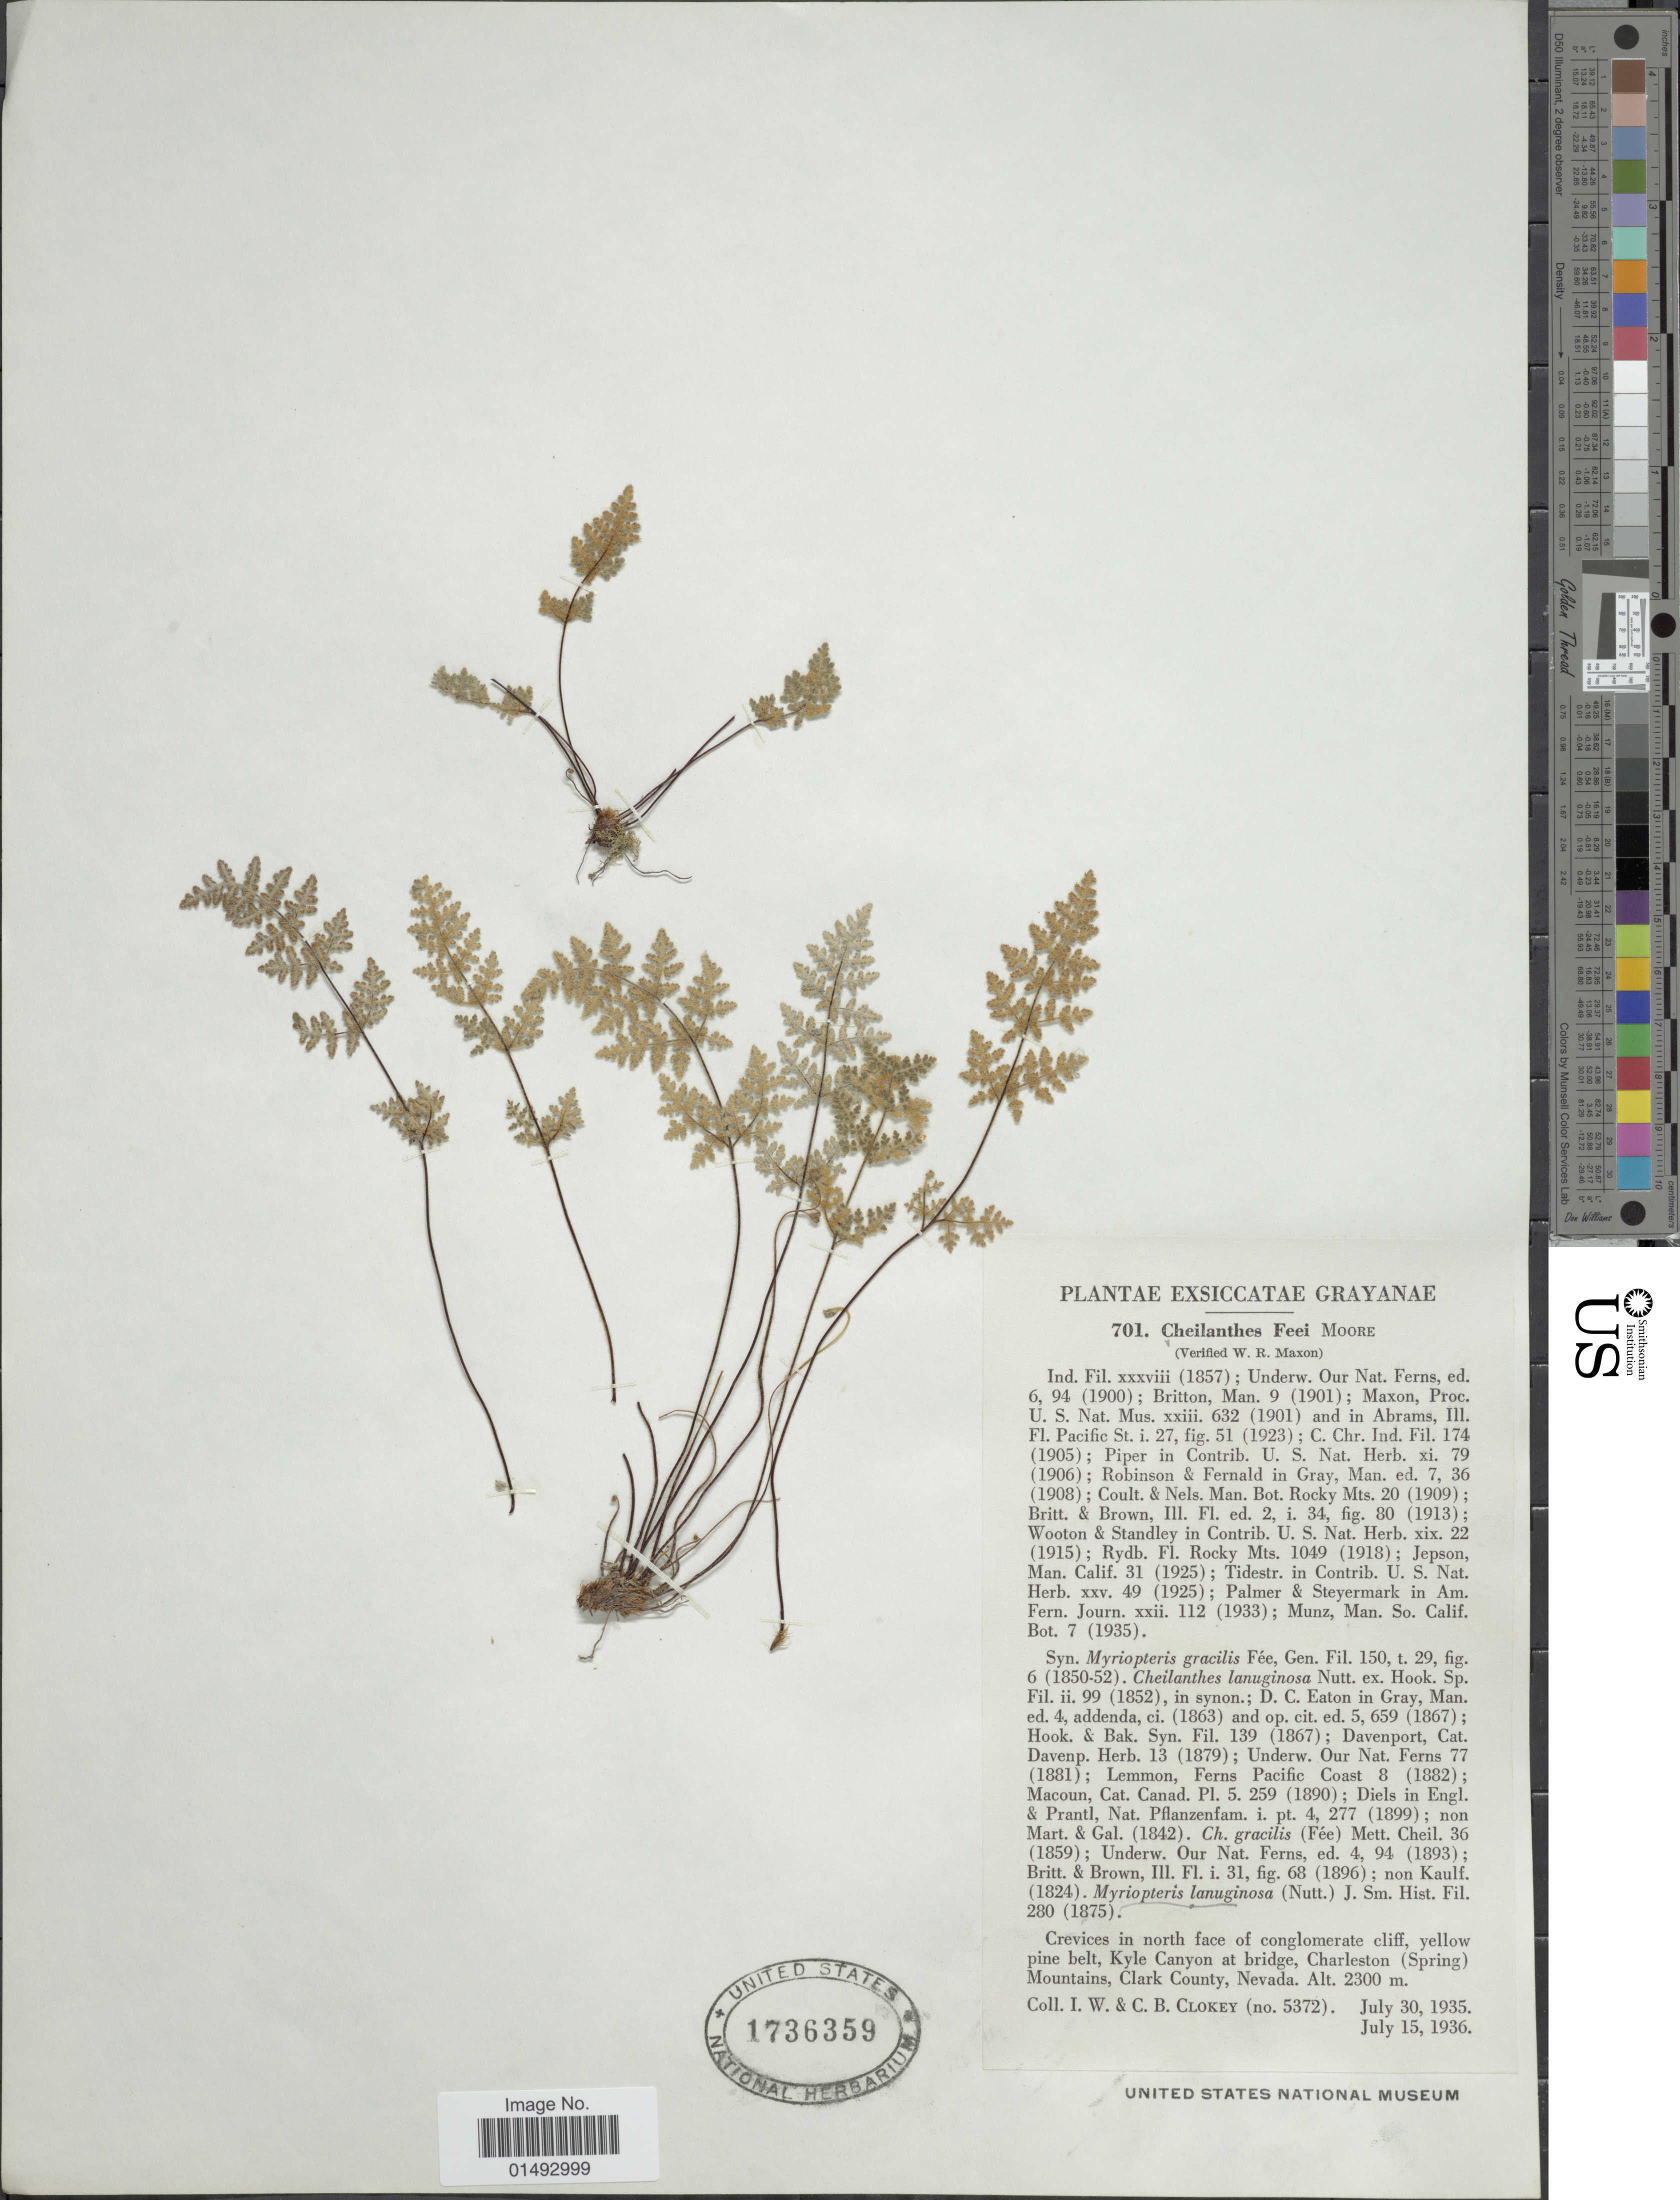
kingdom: Plantae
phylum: Tracheophyta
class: Polypodiopsida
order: Polypodiales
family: Pteridaceae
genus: Myriopteris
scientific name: Myriopteris gracilis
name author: Fée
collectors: I. W. Clokey & C. Clokey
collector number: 5372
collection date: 1935-07-30/1936-07-15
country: United States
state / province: Nevada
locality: Crevices in north face of conlomerate cliff, yellow pine belt, Kyle Canyon at bridge, Charleston (Spring) Mountains, Clark County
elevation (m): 2300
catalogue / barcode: US 1736359